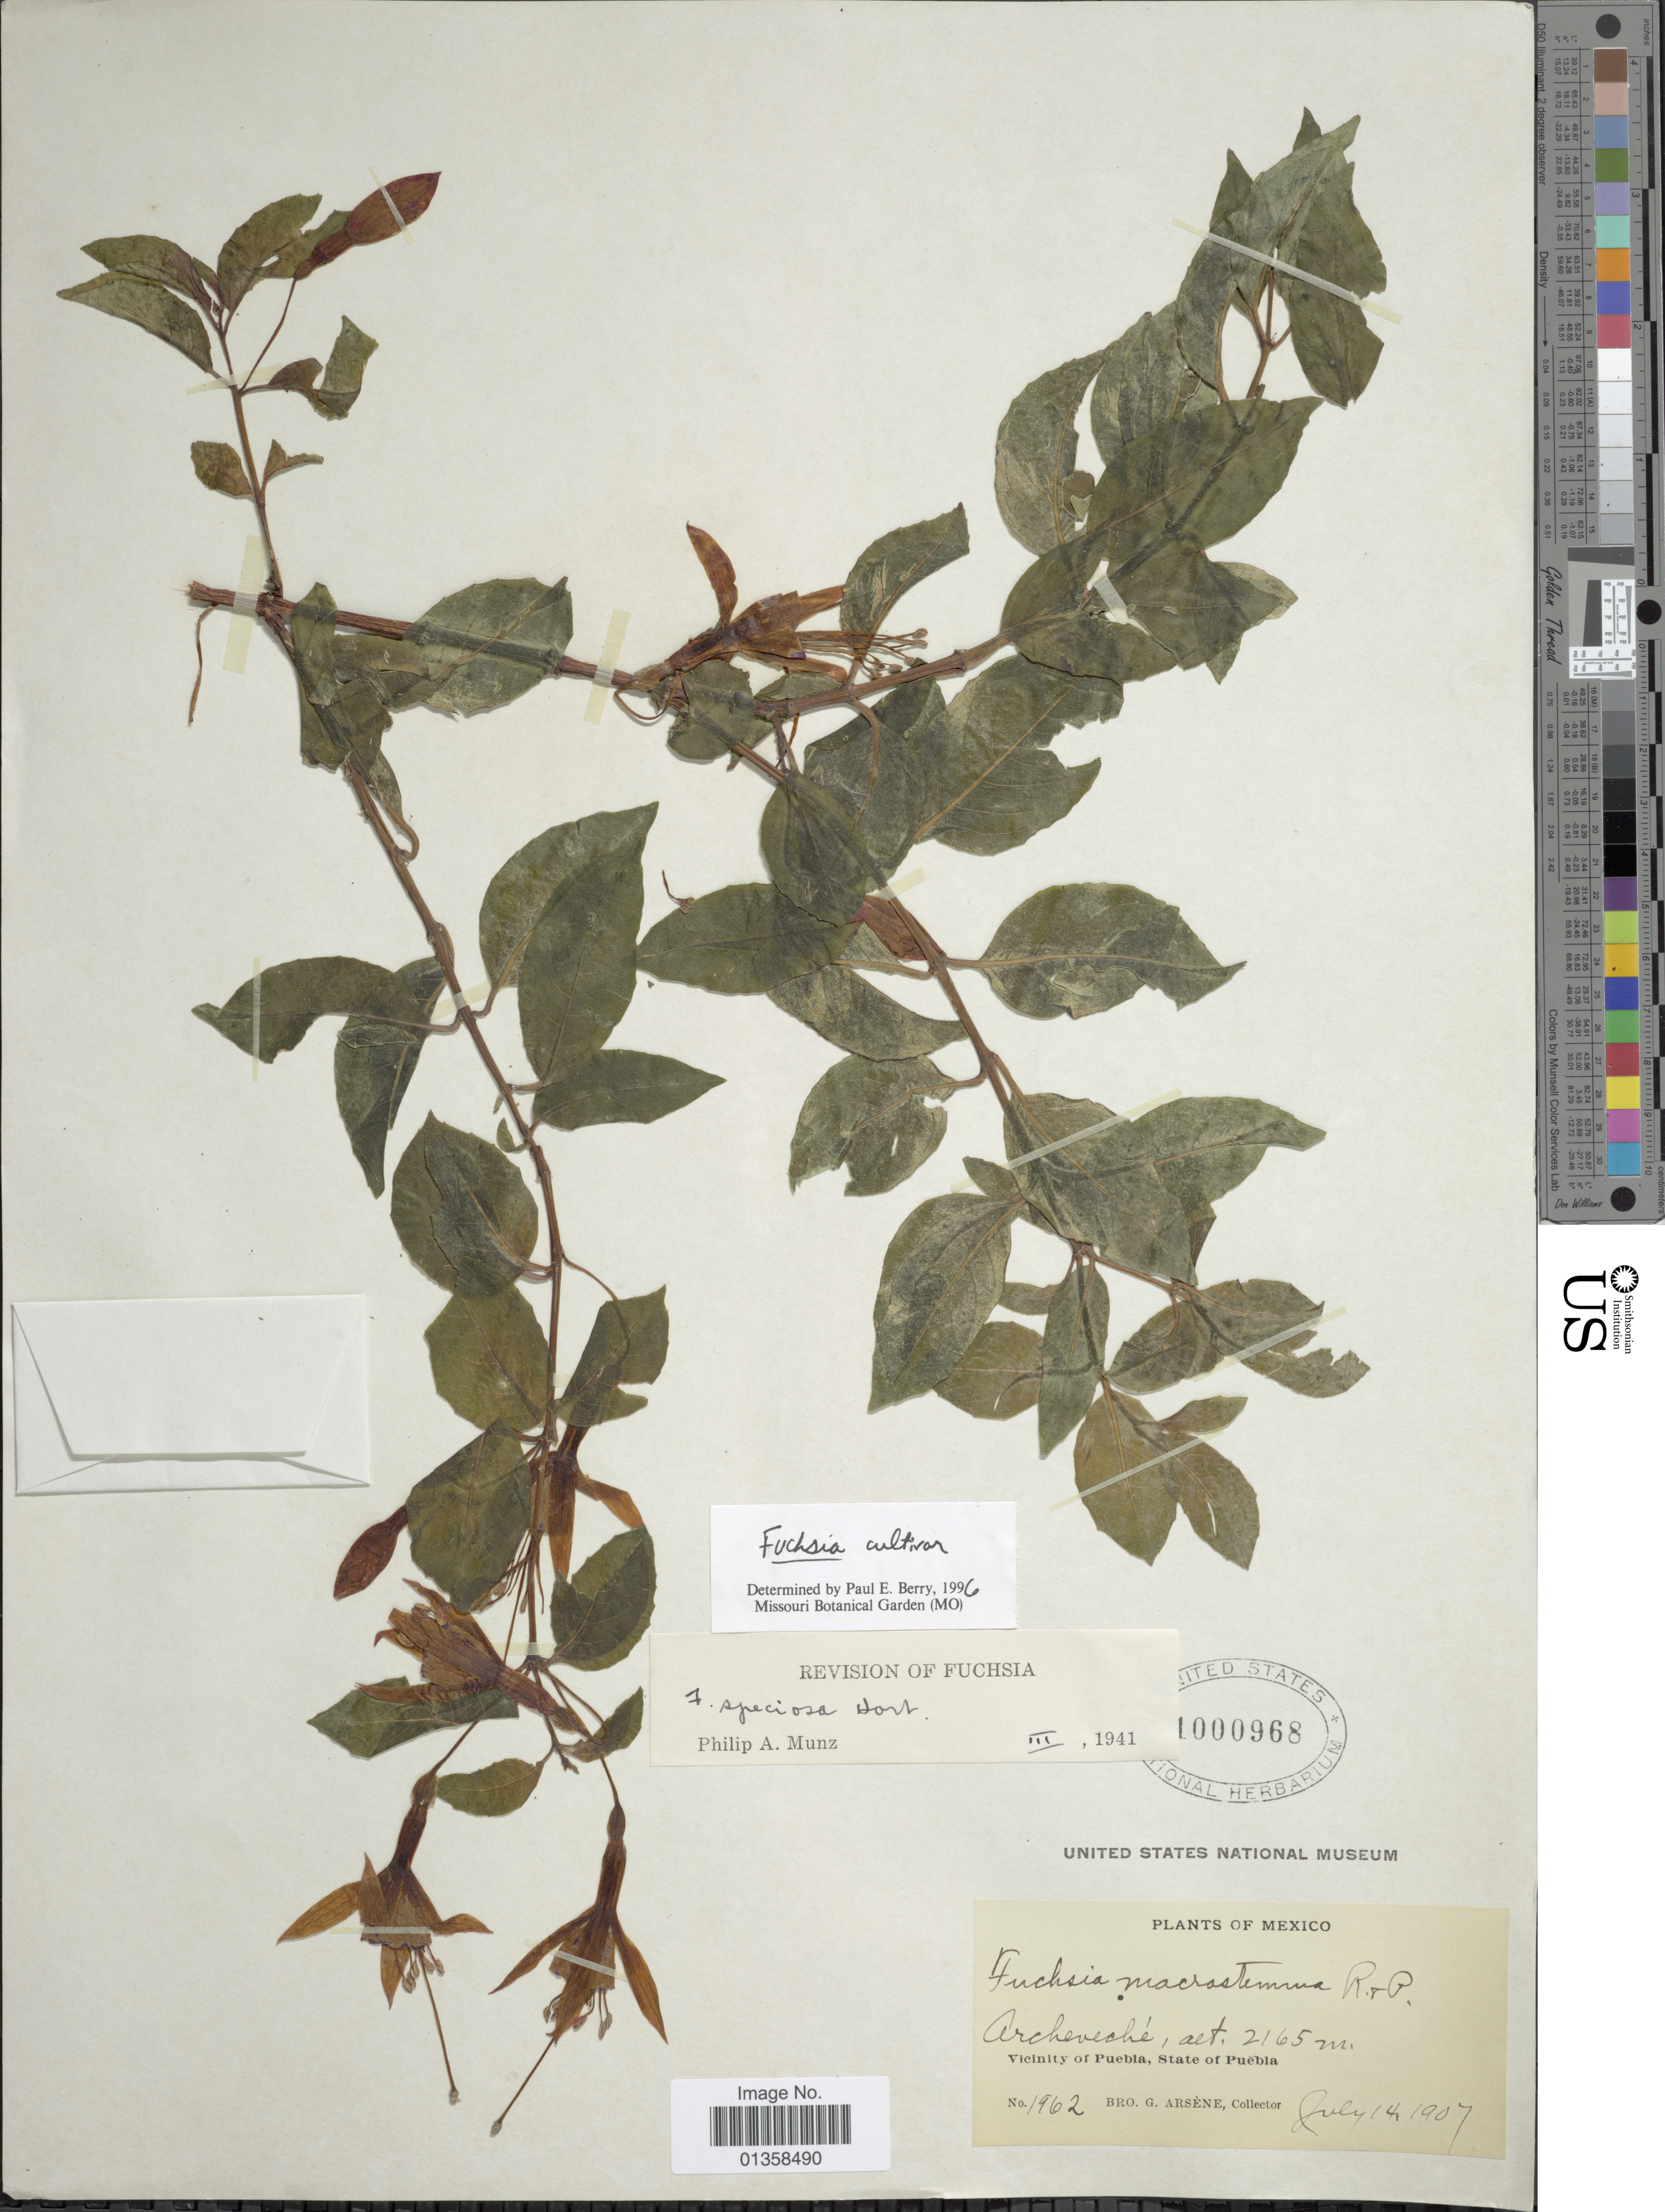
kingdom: Plantae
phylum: Tracheophyta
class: Magnoliopsida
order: Myrtales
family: Onagraceae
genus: Fuchsia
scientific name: Fuchsia x hybrida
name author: Hort.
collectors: Bro. G. Arsène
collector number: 1962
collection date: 1907-07-14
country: Mexico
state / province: Puebla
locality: Vicinity of Puebla, State of Puebla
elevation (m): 2165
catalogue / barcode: US 1000968